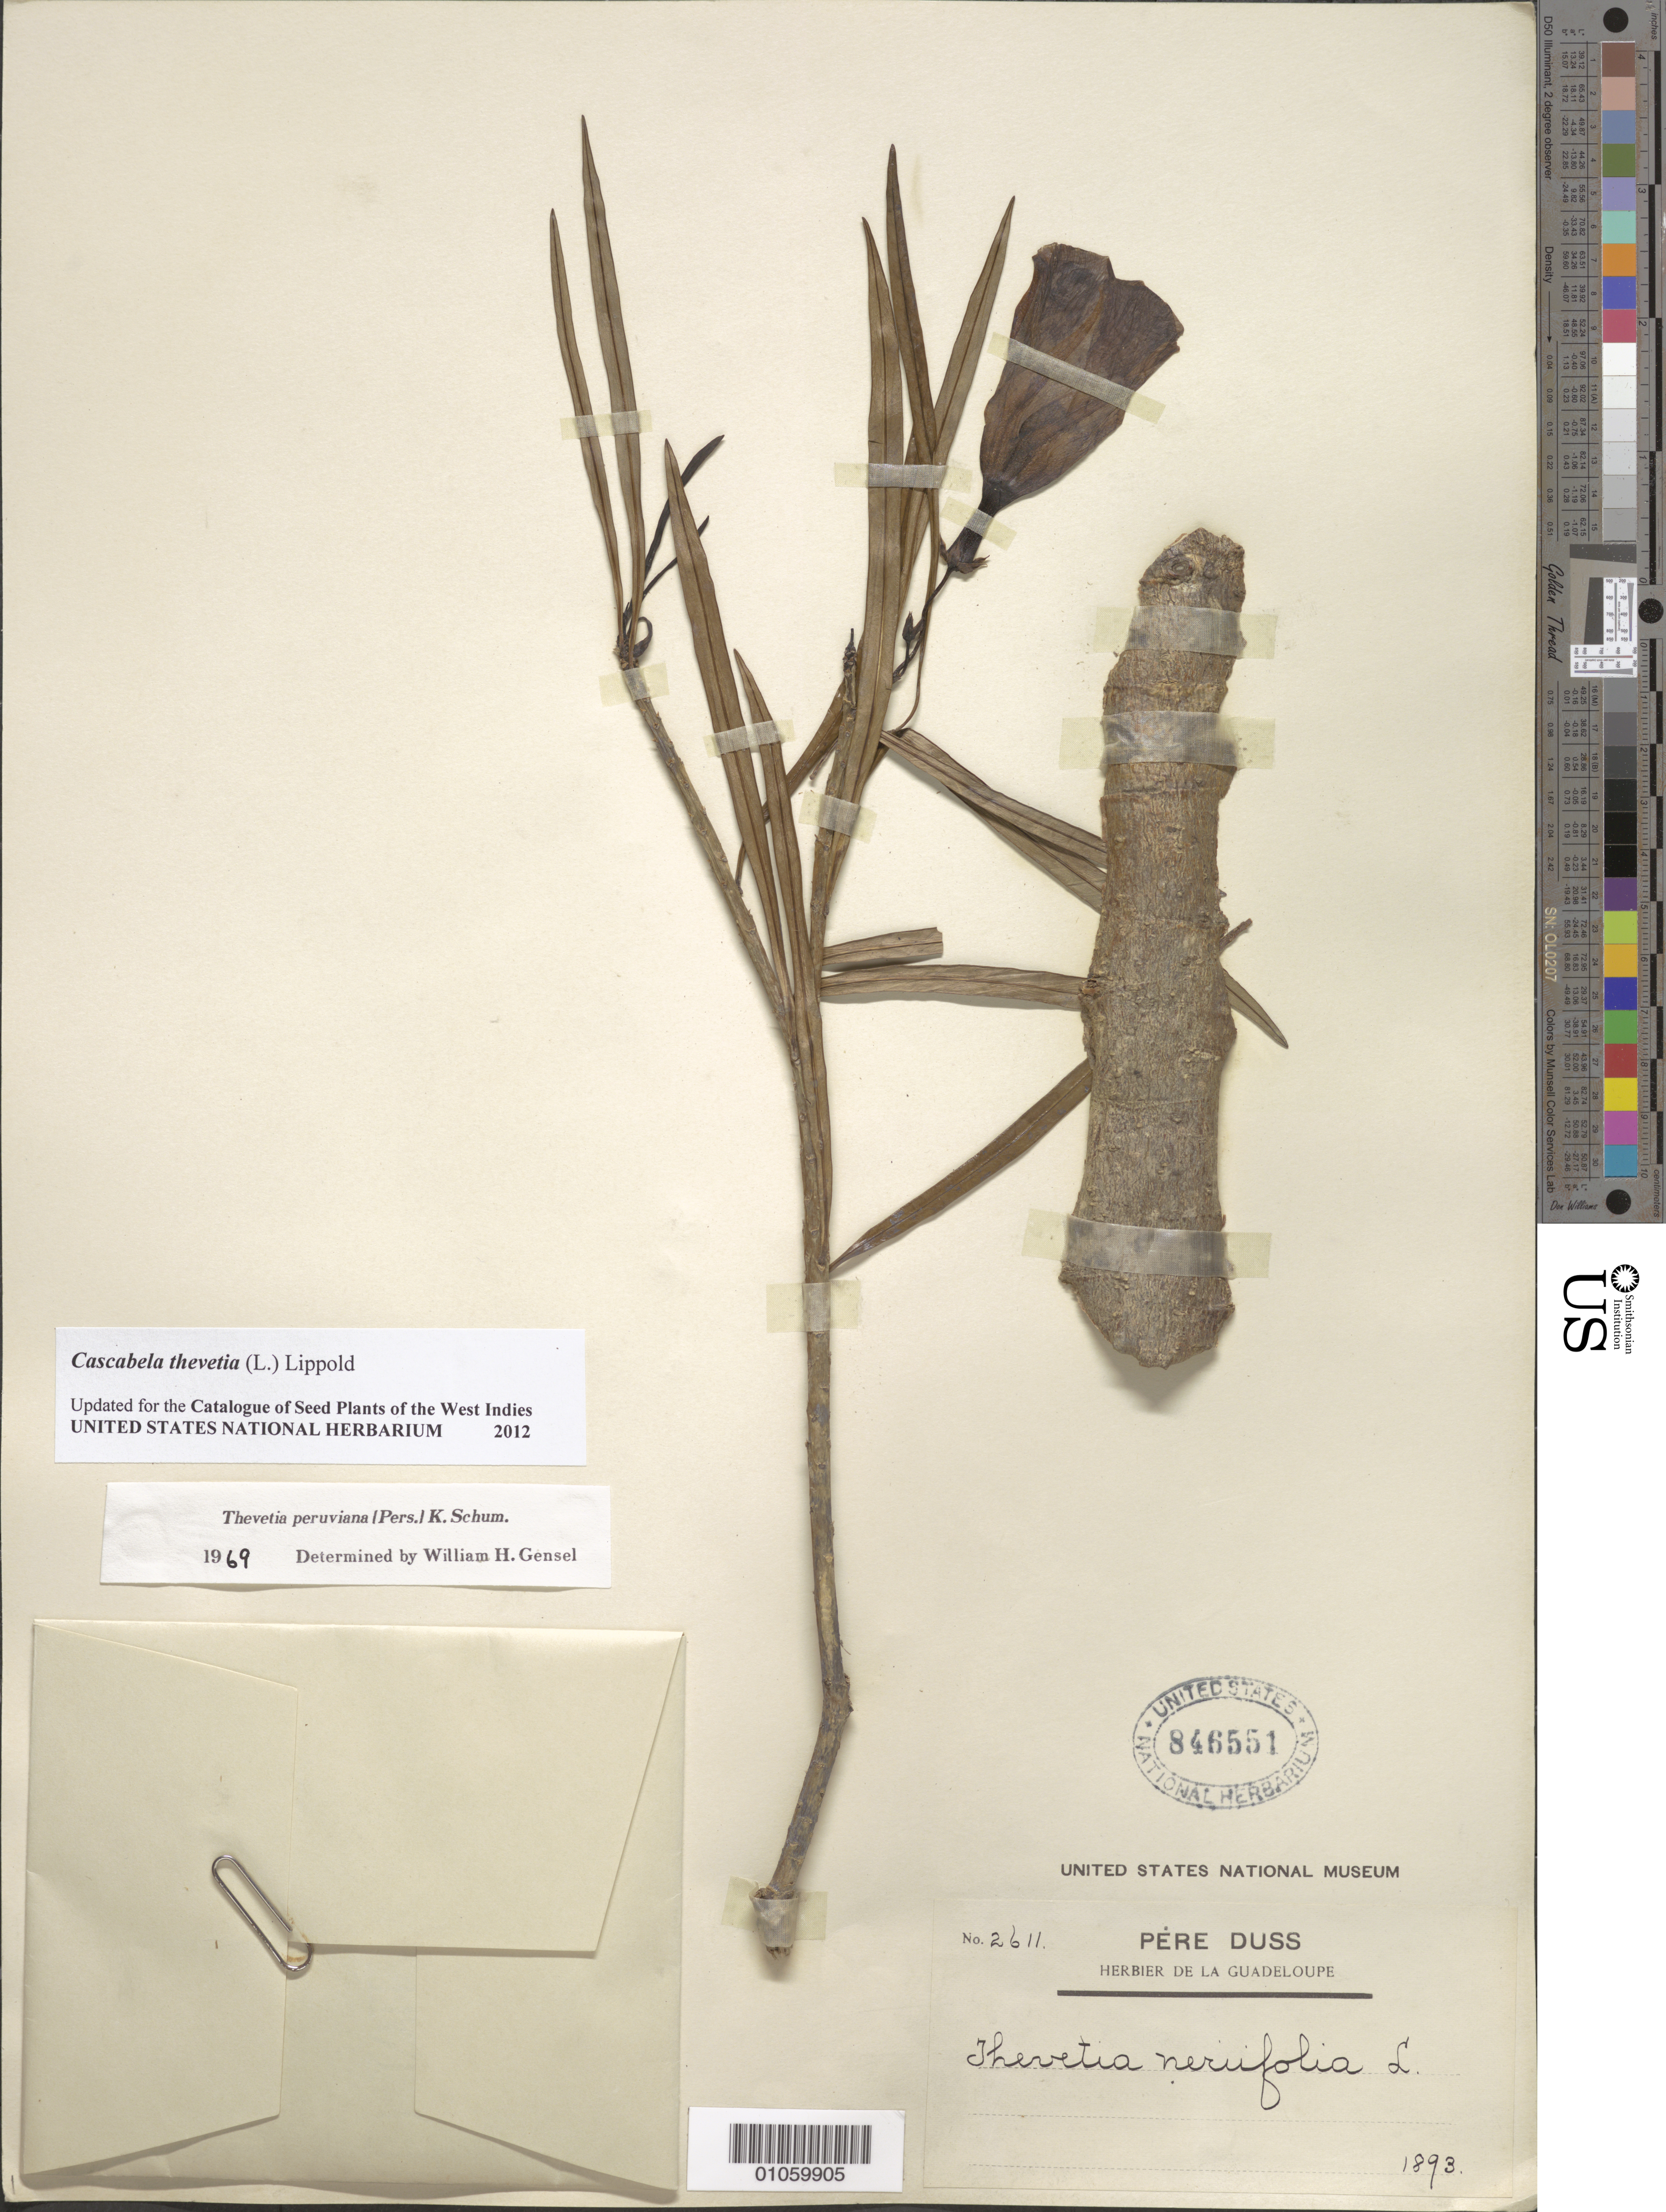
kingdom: Plantae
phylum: Tracheophyta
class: Magnoliopsida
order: Gentianales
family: Apocynaceae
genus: Cascabela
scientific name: Cascabela thevetia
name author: (L.) Lippold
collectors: Père Duss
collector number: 2611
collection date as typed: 1893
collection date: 1893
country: Guadeloupe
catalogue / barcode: US 846551